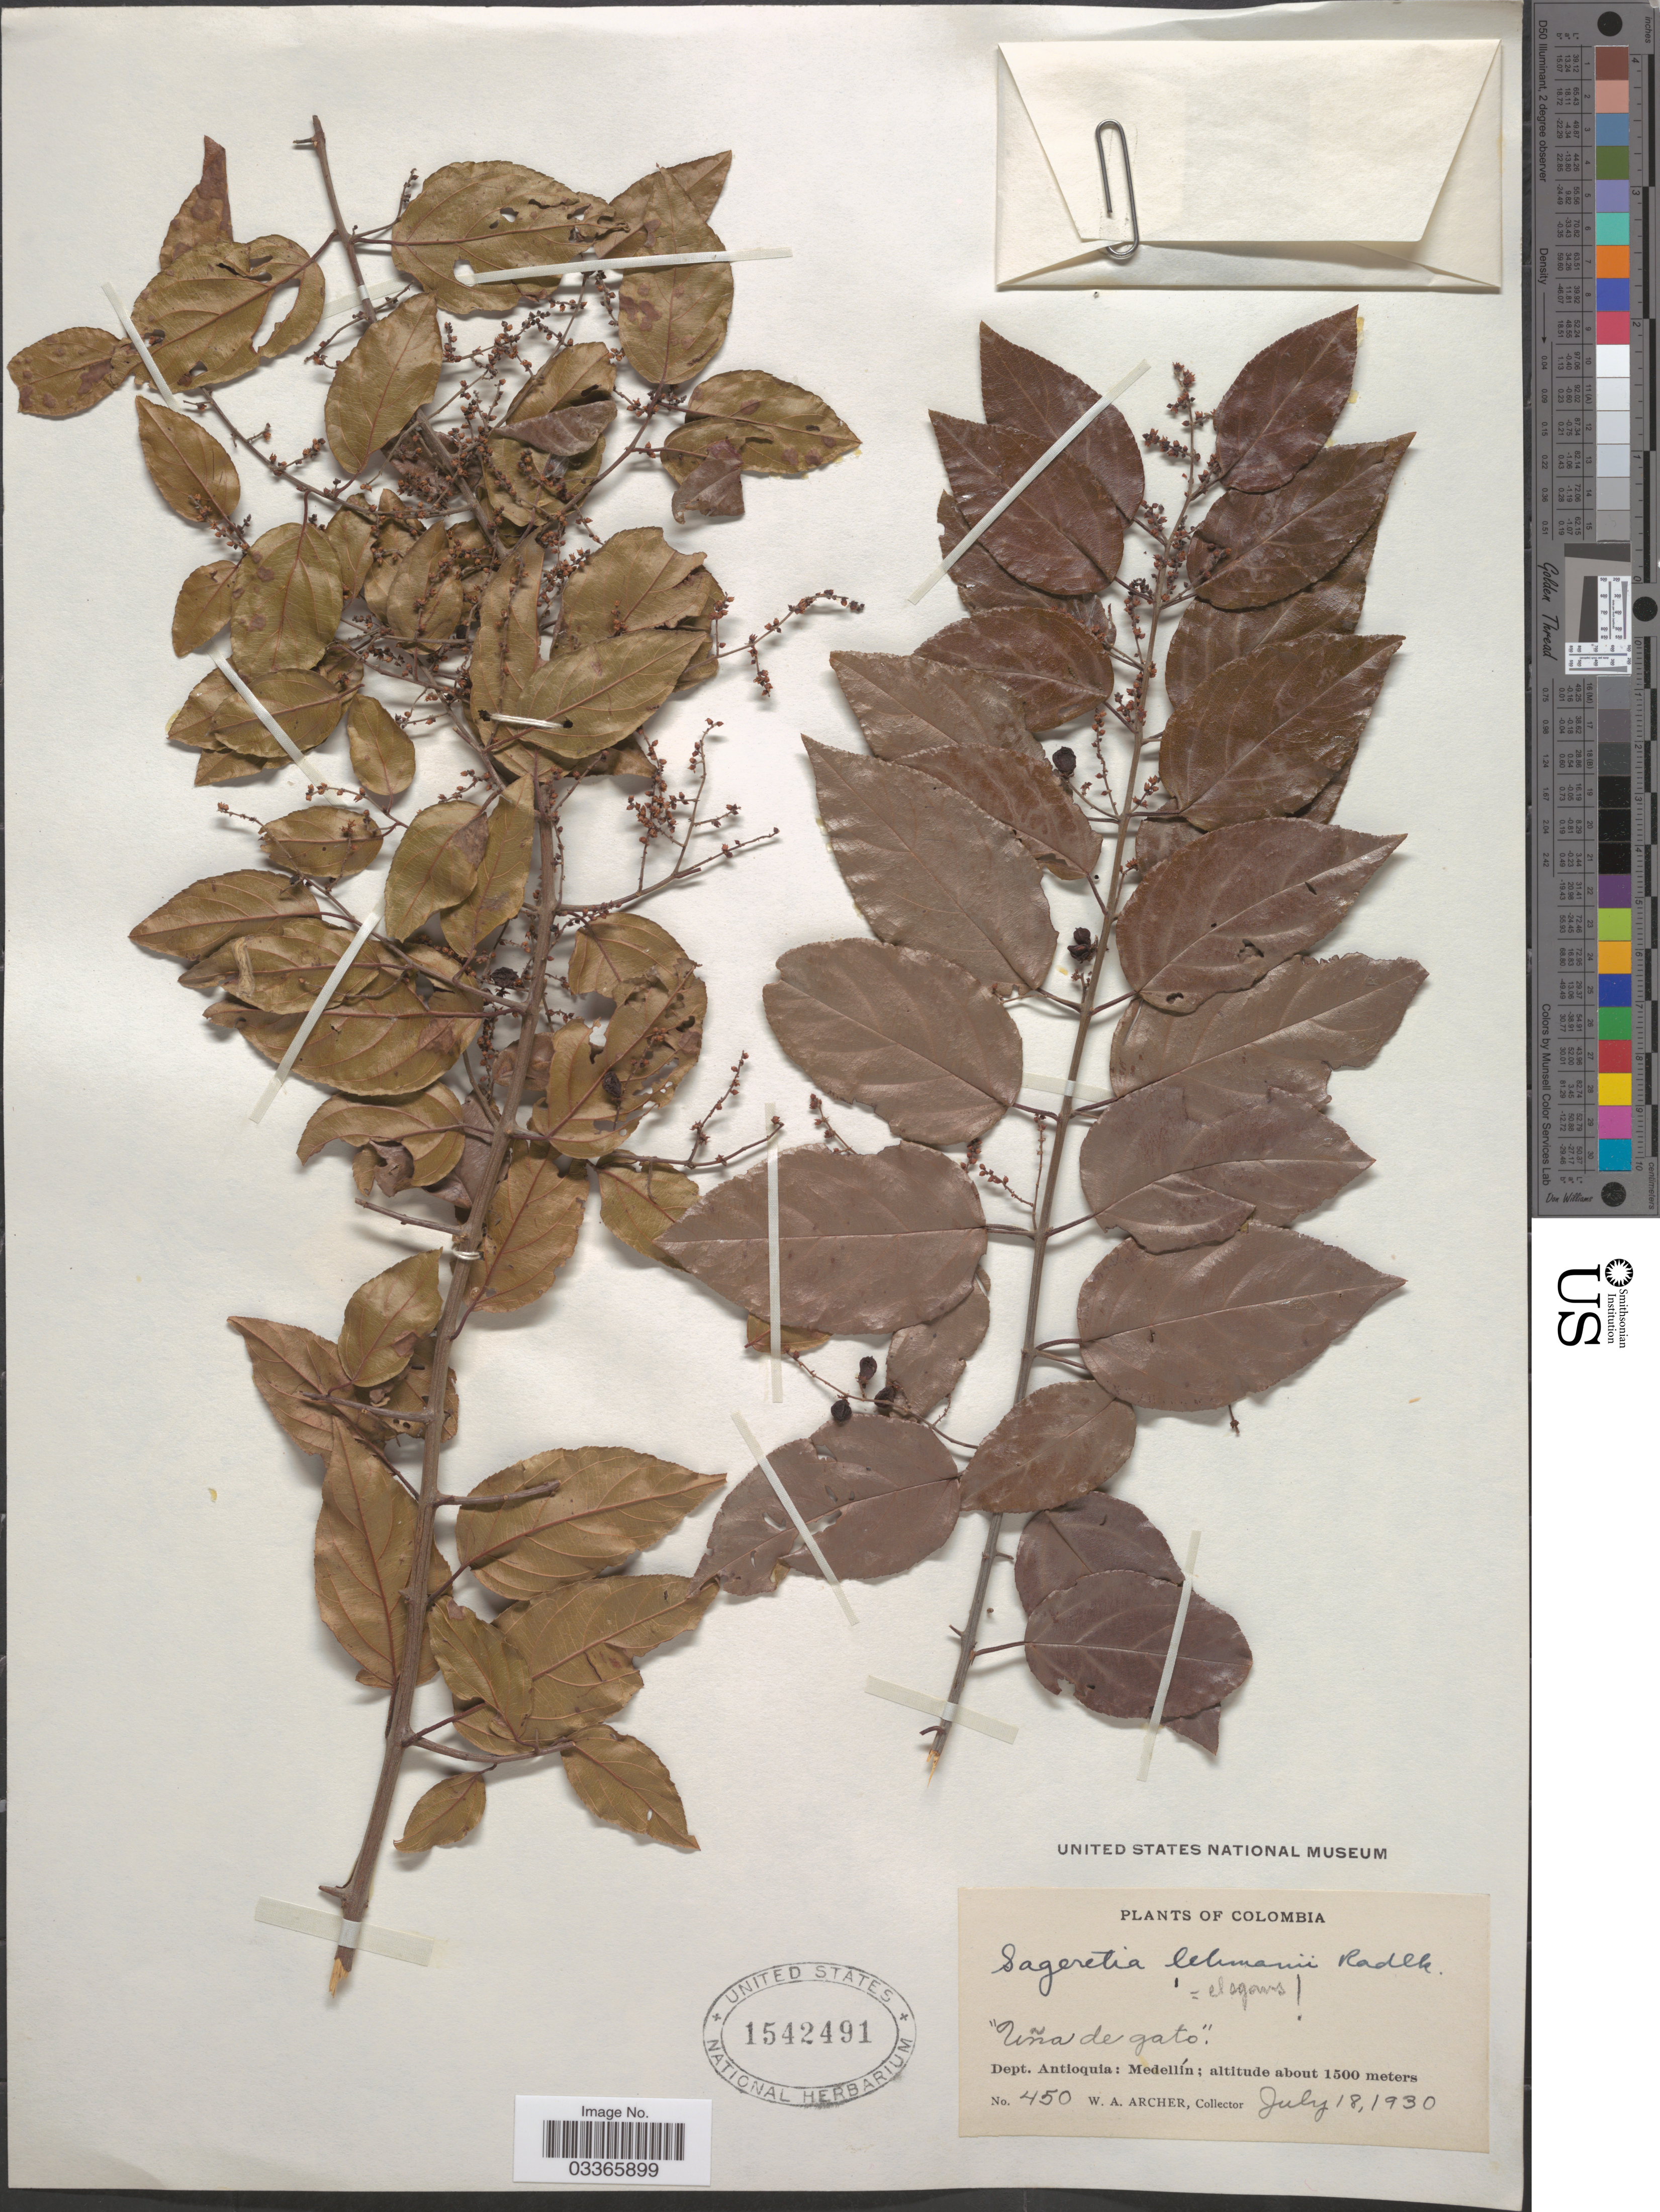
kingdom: Plantae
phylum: Tracheophyta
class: Magnoliopsida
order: Rosales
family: Rhamnaceae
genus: Sageretia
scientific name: Sageretia elegans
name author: (Kunth) Brongn.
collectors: W. Archer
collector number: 450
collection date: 1930-07-18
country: Colombia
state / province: Antioquia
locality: Medellín.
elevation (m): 1500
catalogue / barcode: US 1542491